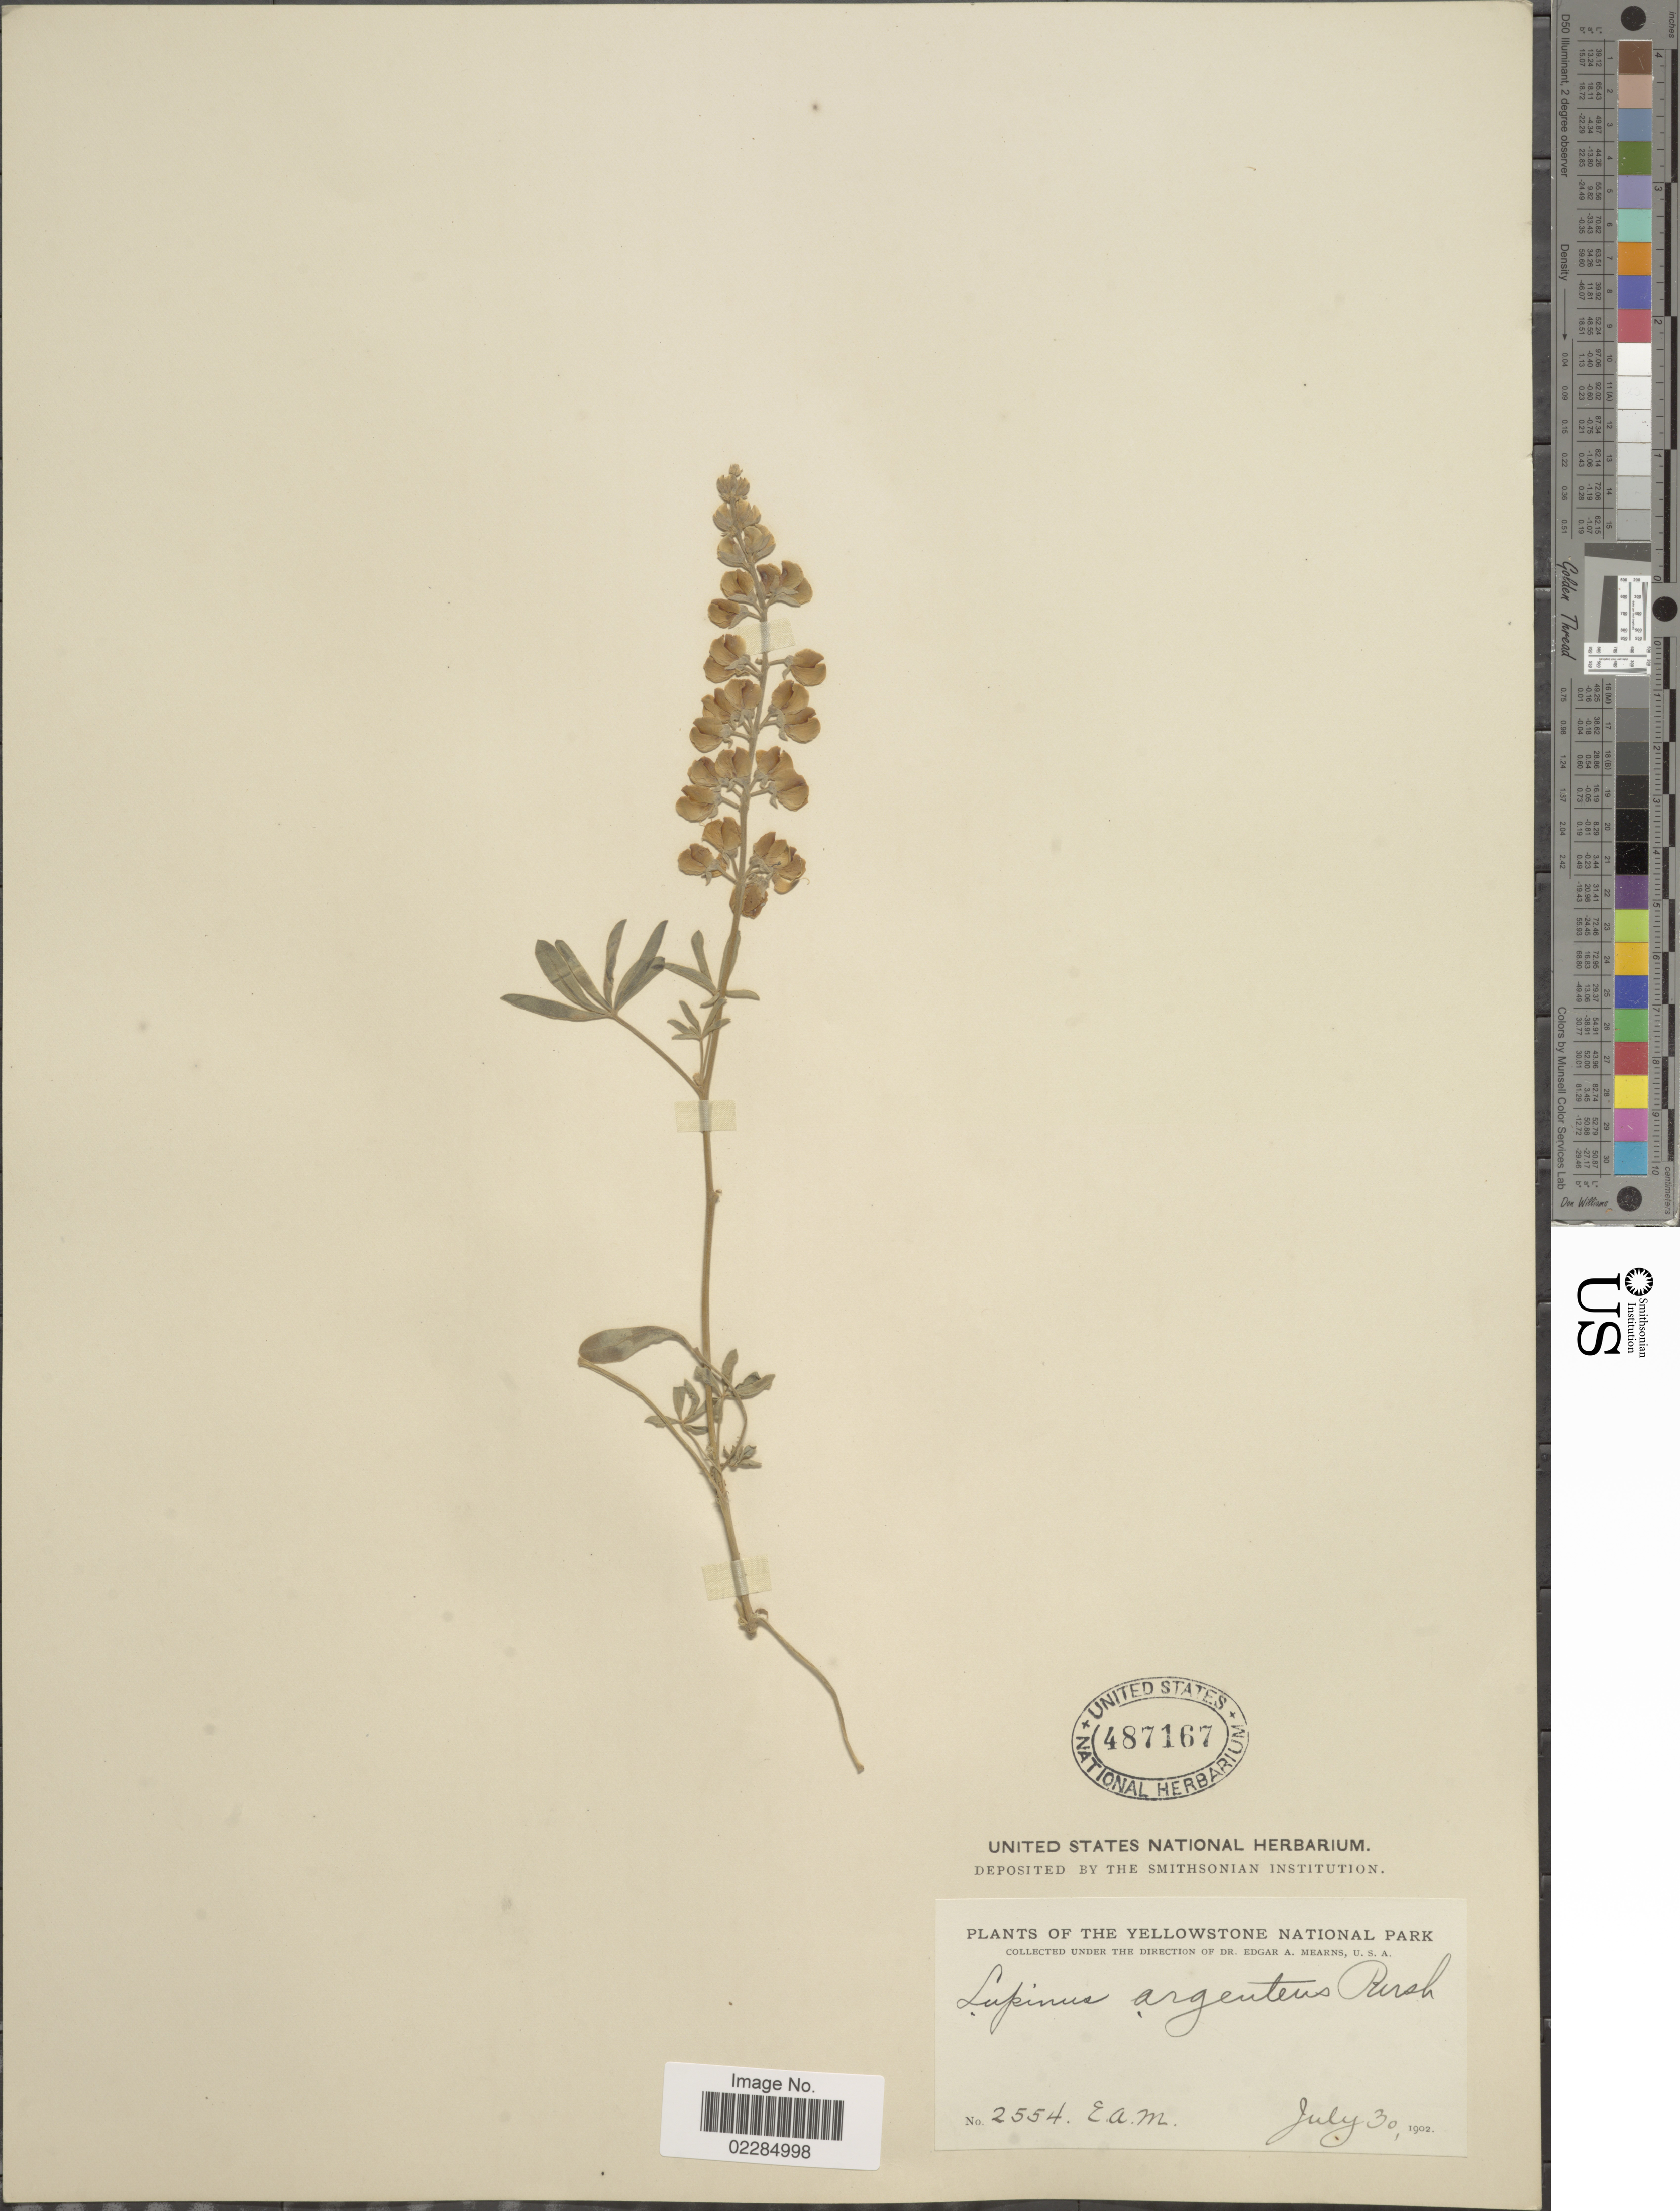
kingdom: Plantae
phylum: Tracheophyta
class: Magnoliopsida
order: Fabales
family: Fabaceae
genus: Lupinus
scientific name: Lupinus decumbens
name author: Torr.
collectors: E. A. Mearns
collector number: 2554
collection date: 1902-07-30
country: United States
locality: Yellowstone National Park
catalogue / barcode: US 487167